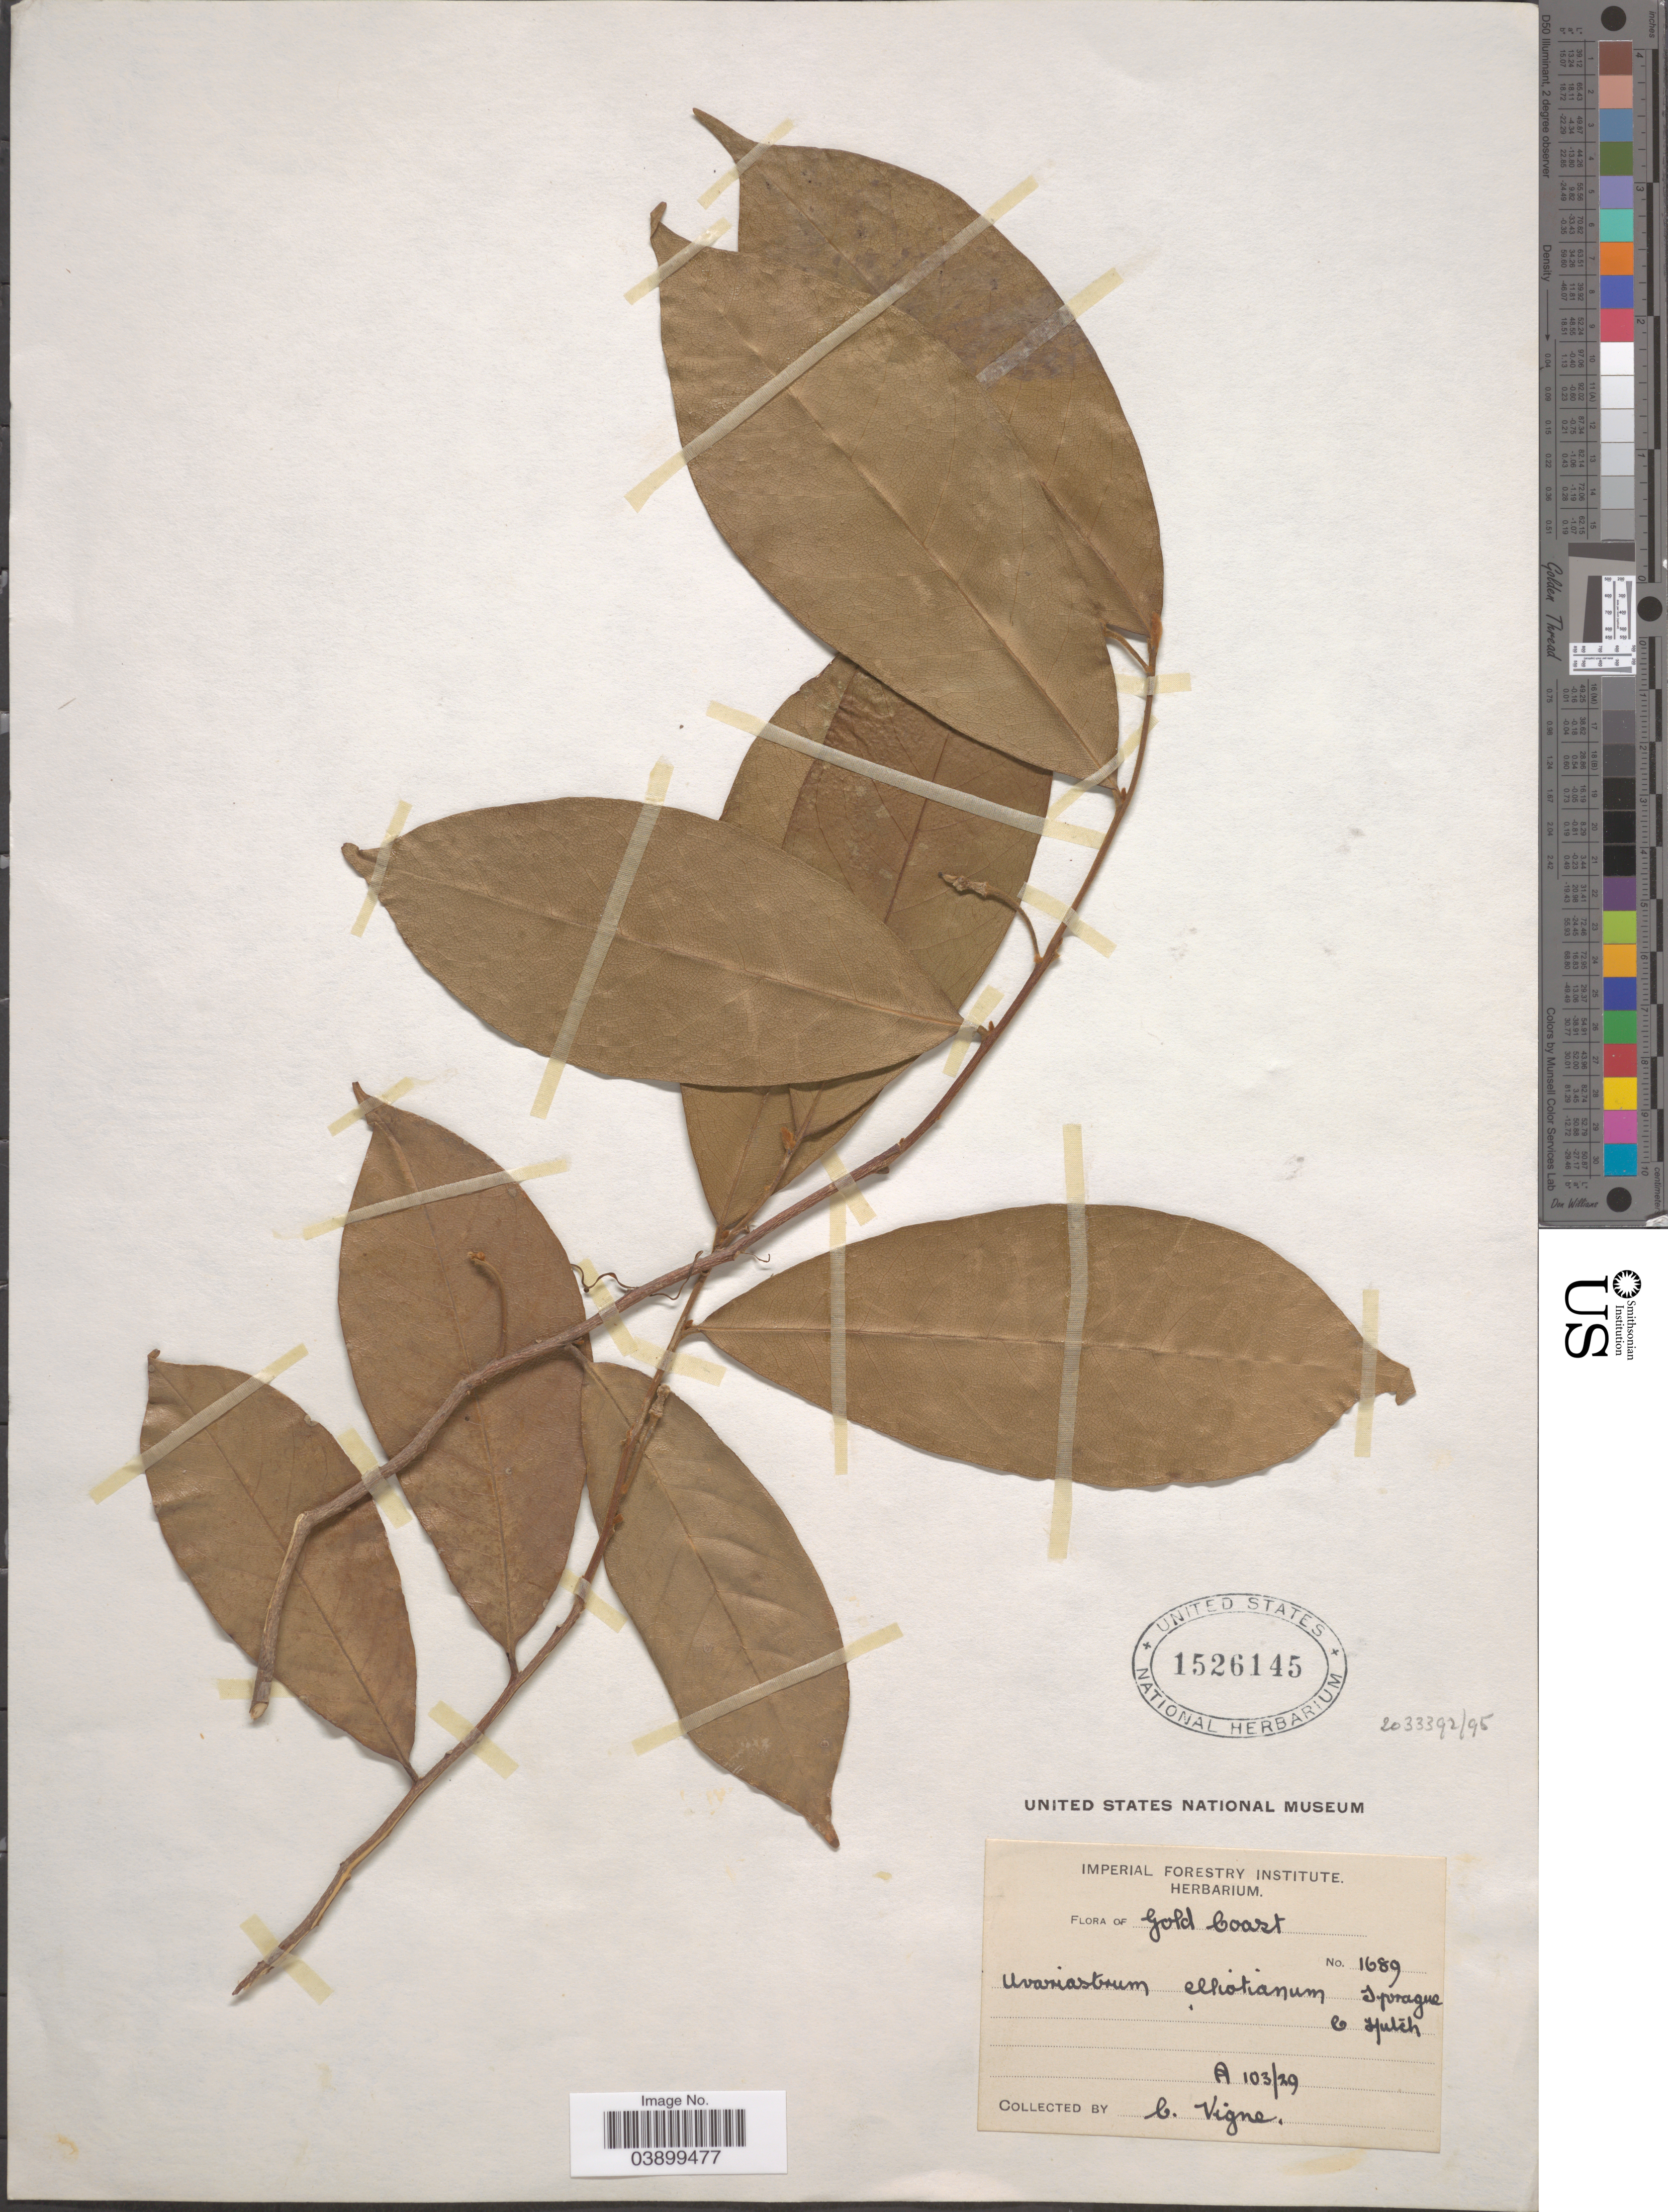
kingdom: Plantae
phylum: Tracheophyta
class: Magnoliopsida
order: Magnoliales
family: Annonaceae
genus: Uvariastrum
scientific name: Uvariastrum elliotianum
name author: Sprague & Hutch.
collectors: C. Vigne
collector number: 1689/A103/29?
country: Ghana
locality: Gold Coast.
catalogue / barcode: US 1526145